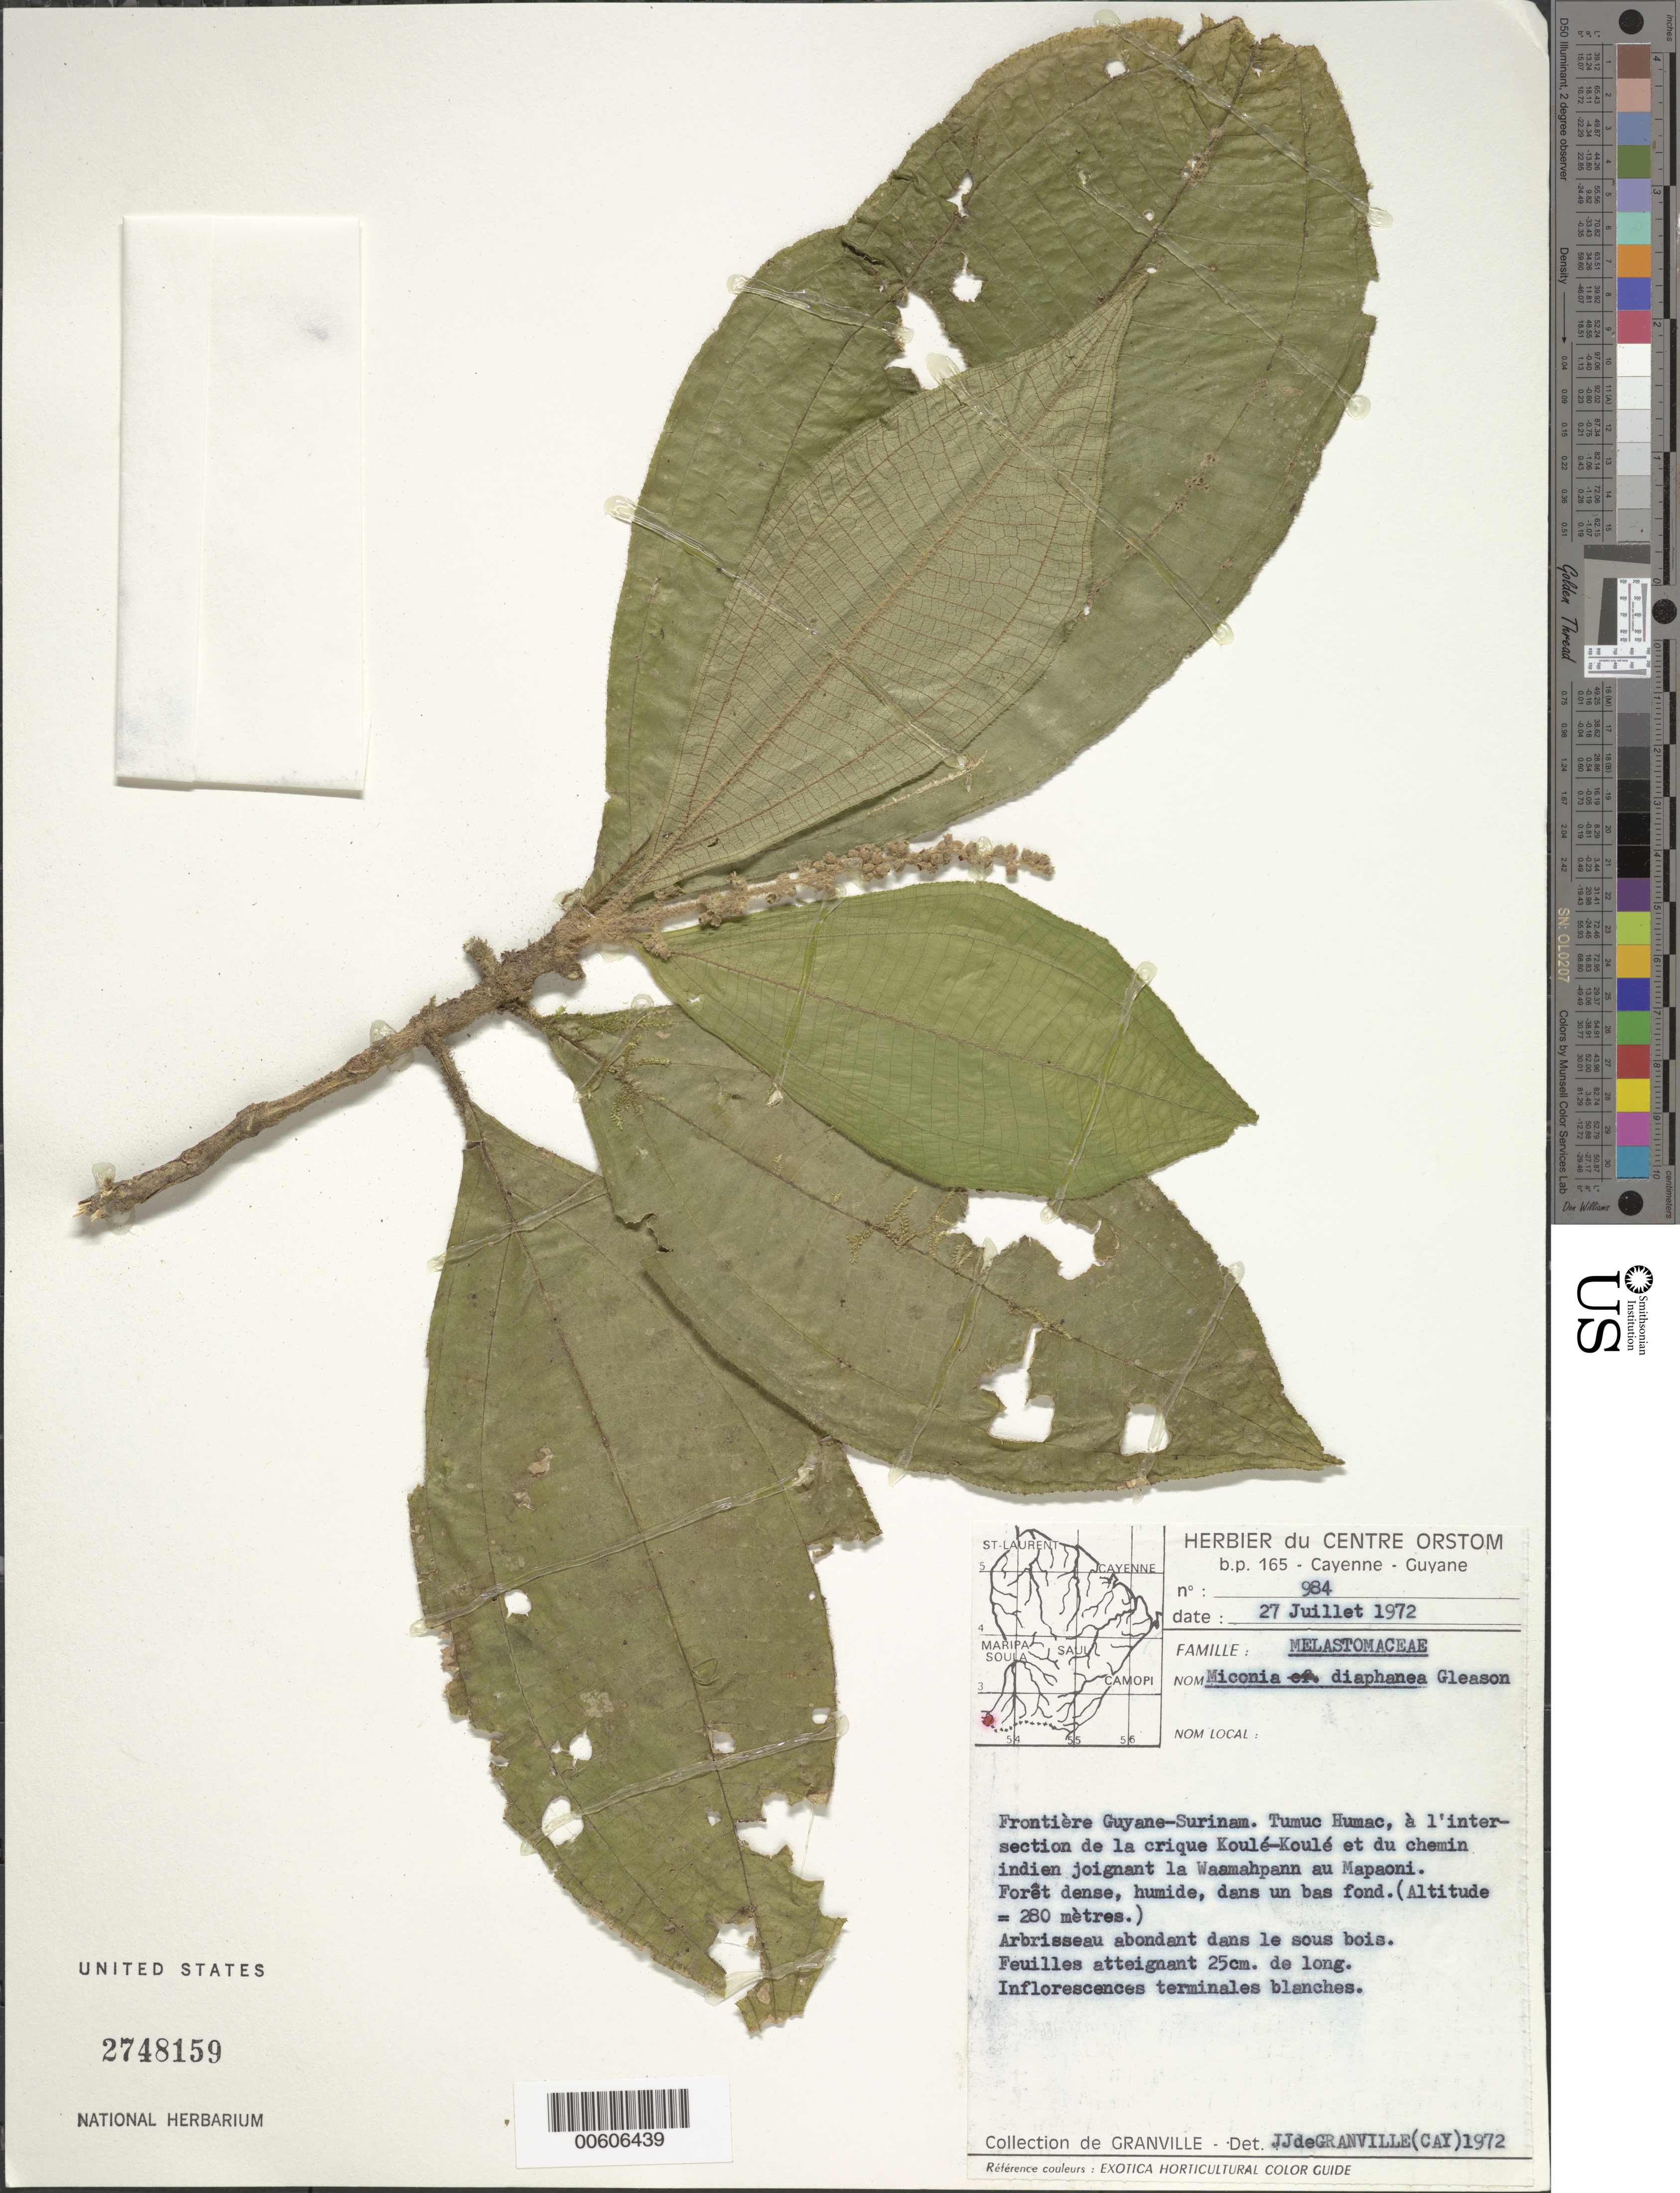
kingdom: Plantae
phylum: Tracheophyta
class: Magnoliopsida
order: Myrtales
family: Melastomataceae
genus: Miconia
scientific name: Miconia diaphanea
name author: Gleason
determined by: Granville, J. J. de, (CAY), Institut de Recherche pour le Developpement (IRD) (FRENCH GUIANA)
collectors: J.-J. de Granville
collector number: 984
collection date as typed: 27-Jul-72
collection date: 1972-07-27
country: French Guiana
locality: Tumuc-Humac, intersection of Koulé Koulé Creek & Waamhpann au Mapaoni; frontièr Guyane-Suriname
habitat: Forêt dense, humide, dans un bas fond; dans le sous bois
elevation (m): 280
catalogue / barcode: US 2748159